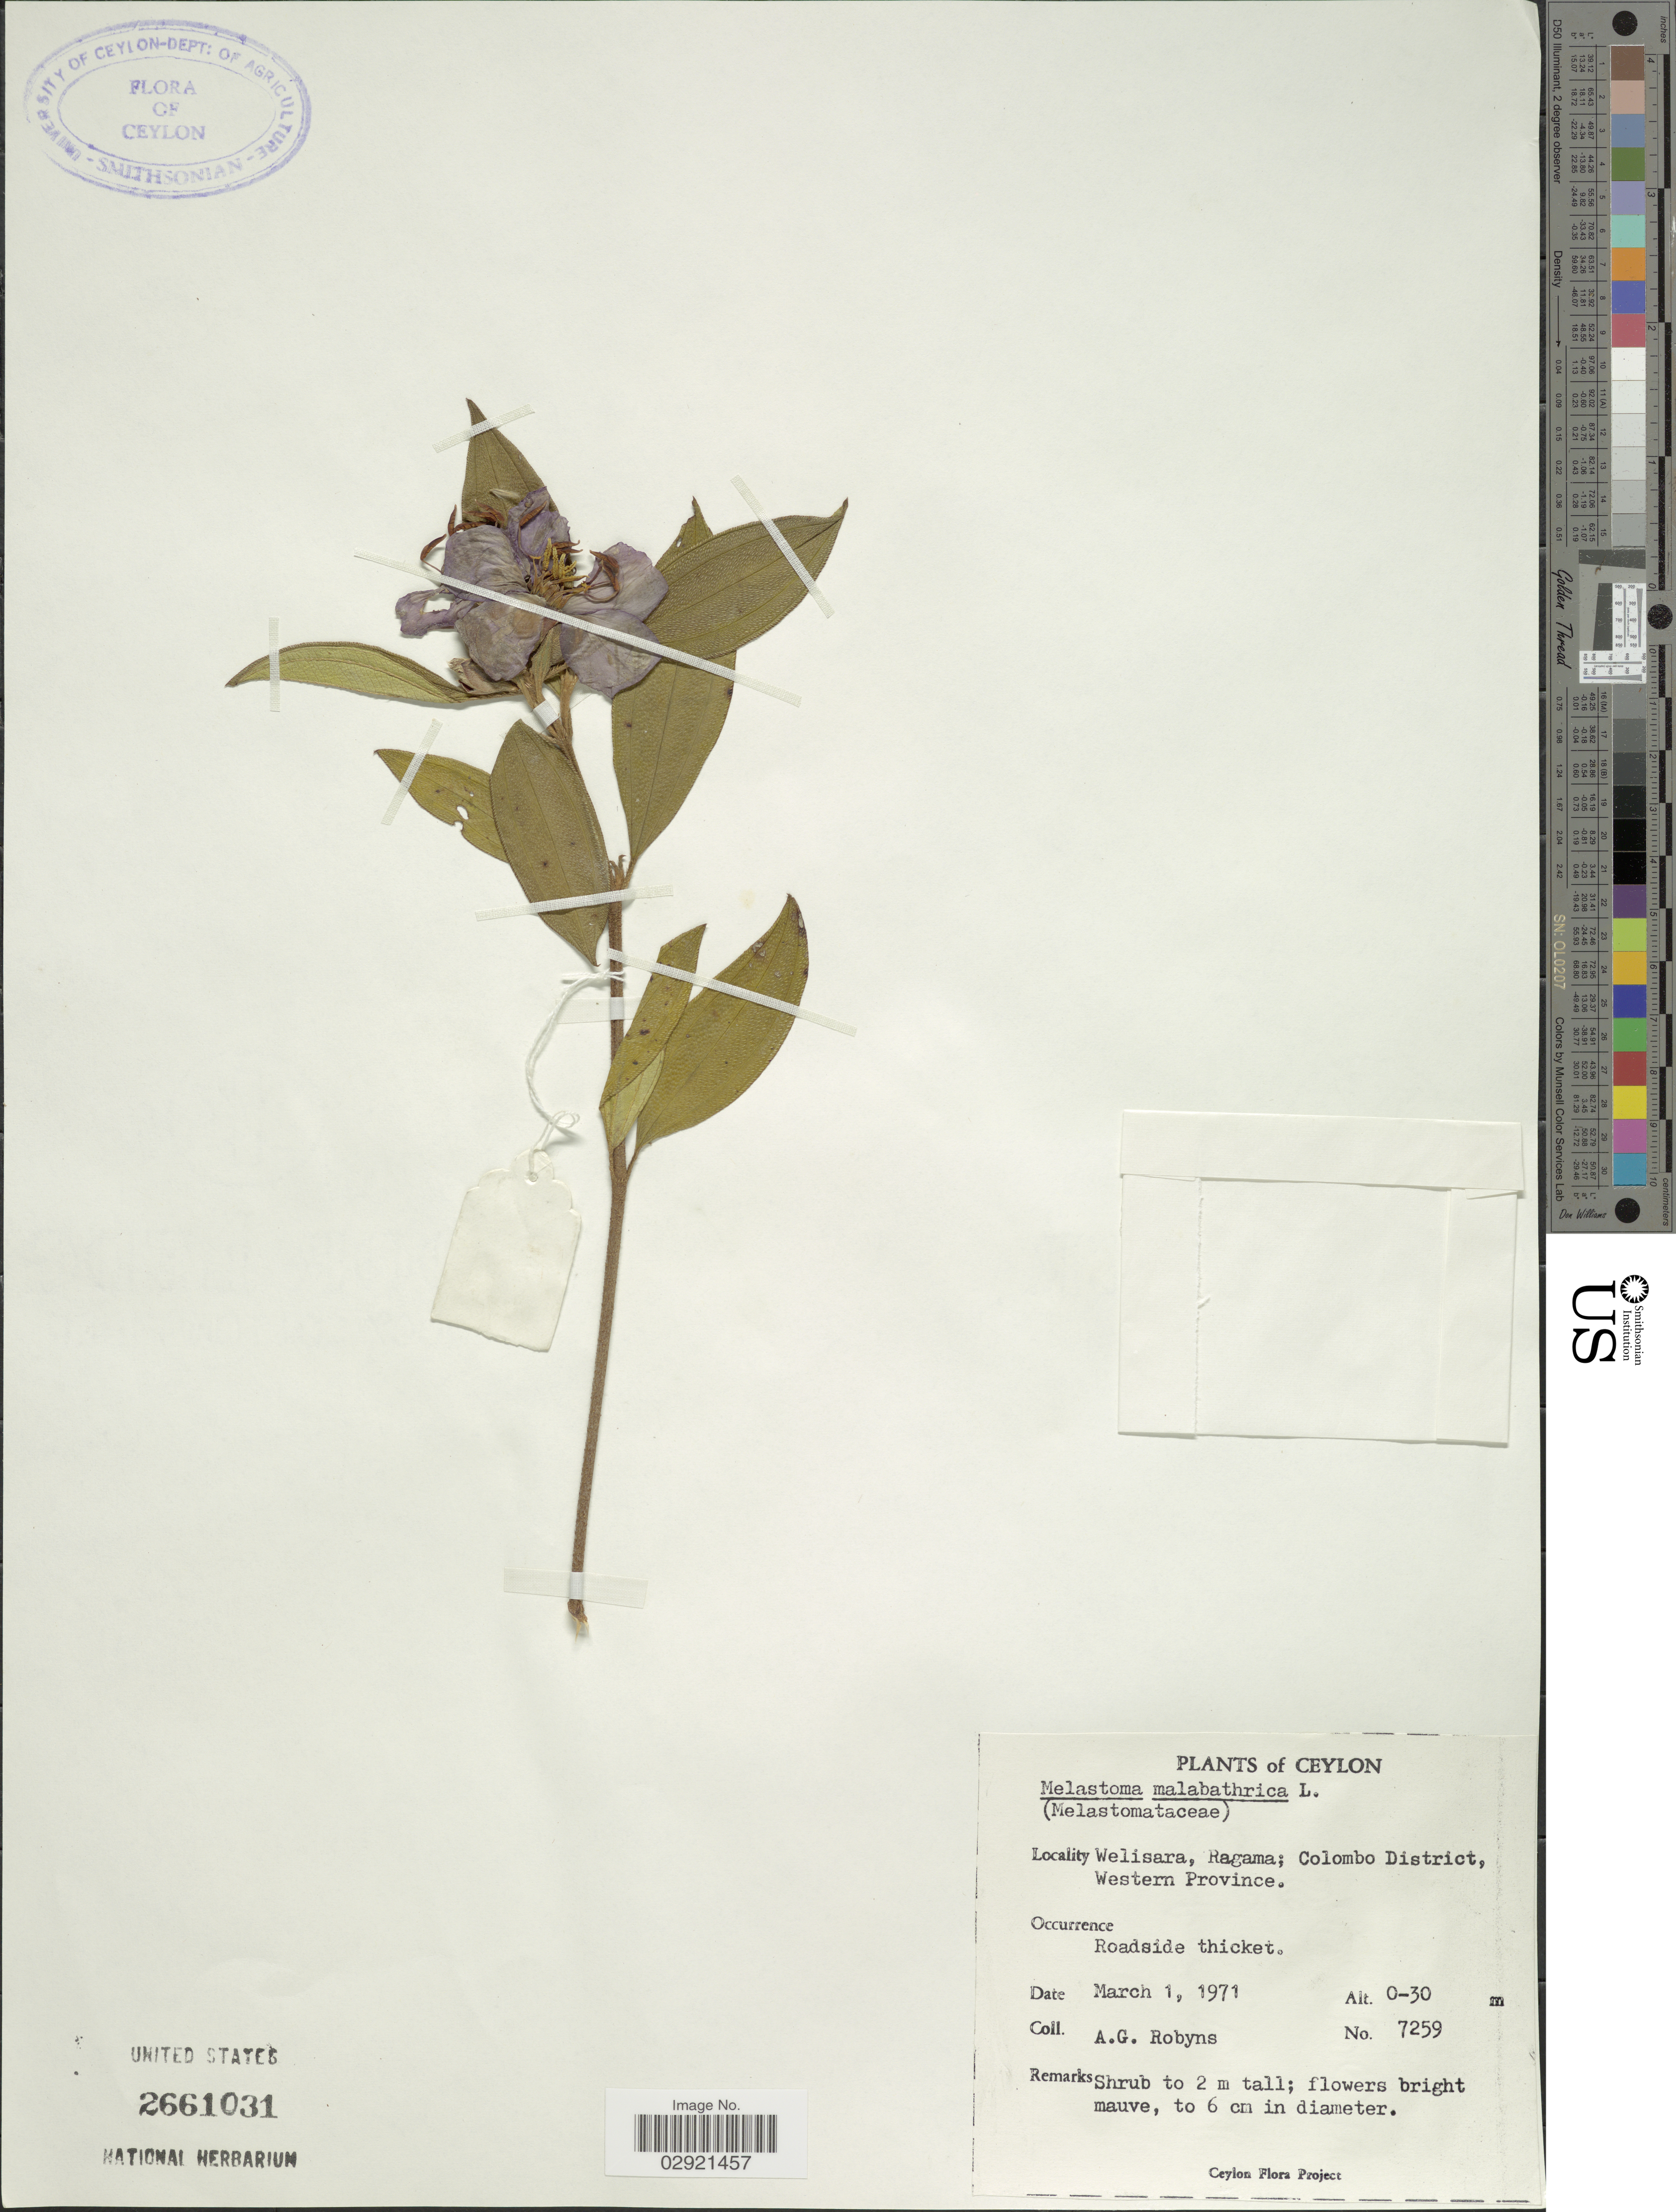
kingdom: Plantae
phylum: Tracheophyta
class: Magnoliopsida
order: Myrtales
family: Melastomataceae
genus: Melastoma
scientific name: Melastoma malabathricum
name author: L.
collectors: A. G. Robyns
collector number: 7259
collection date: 1971-03-01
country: Sri Lanka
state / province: Western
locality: Welisara, Ragama; Colombo District. Ceylon.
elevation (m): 0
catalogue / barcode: US 2661031